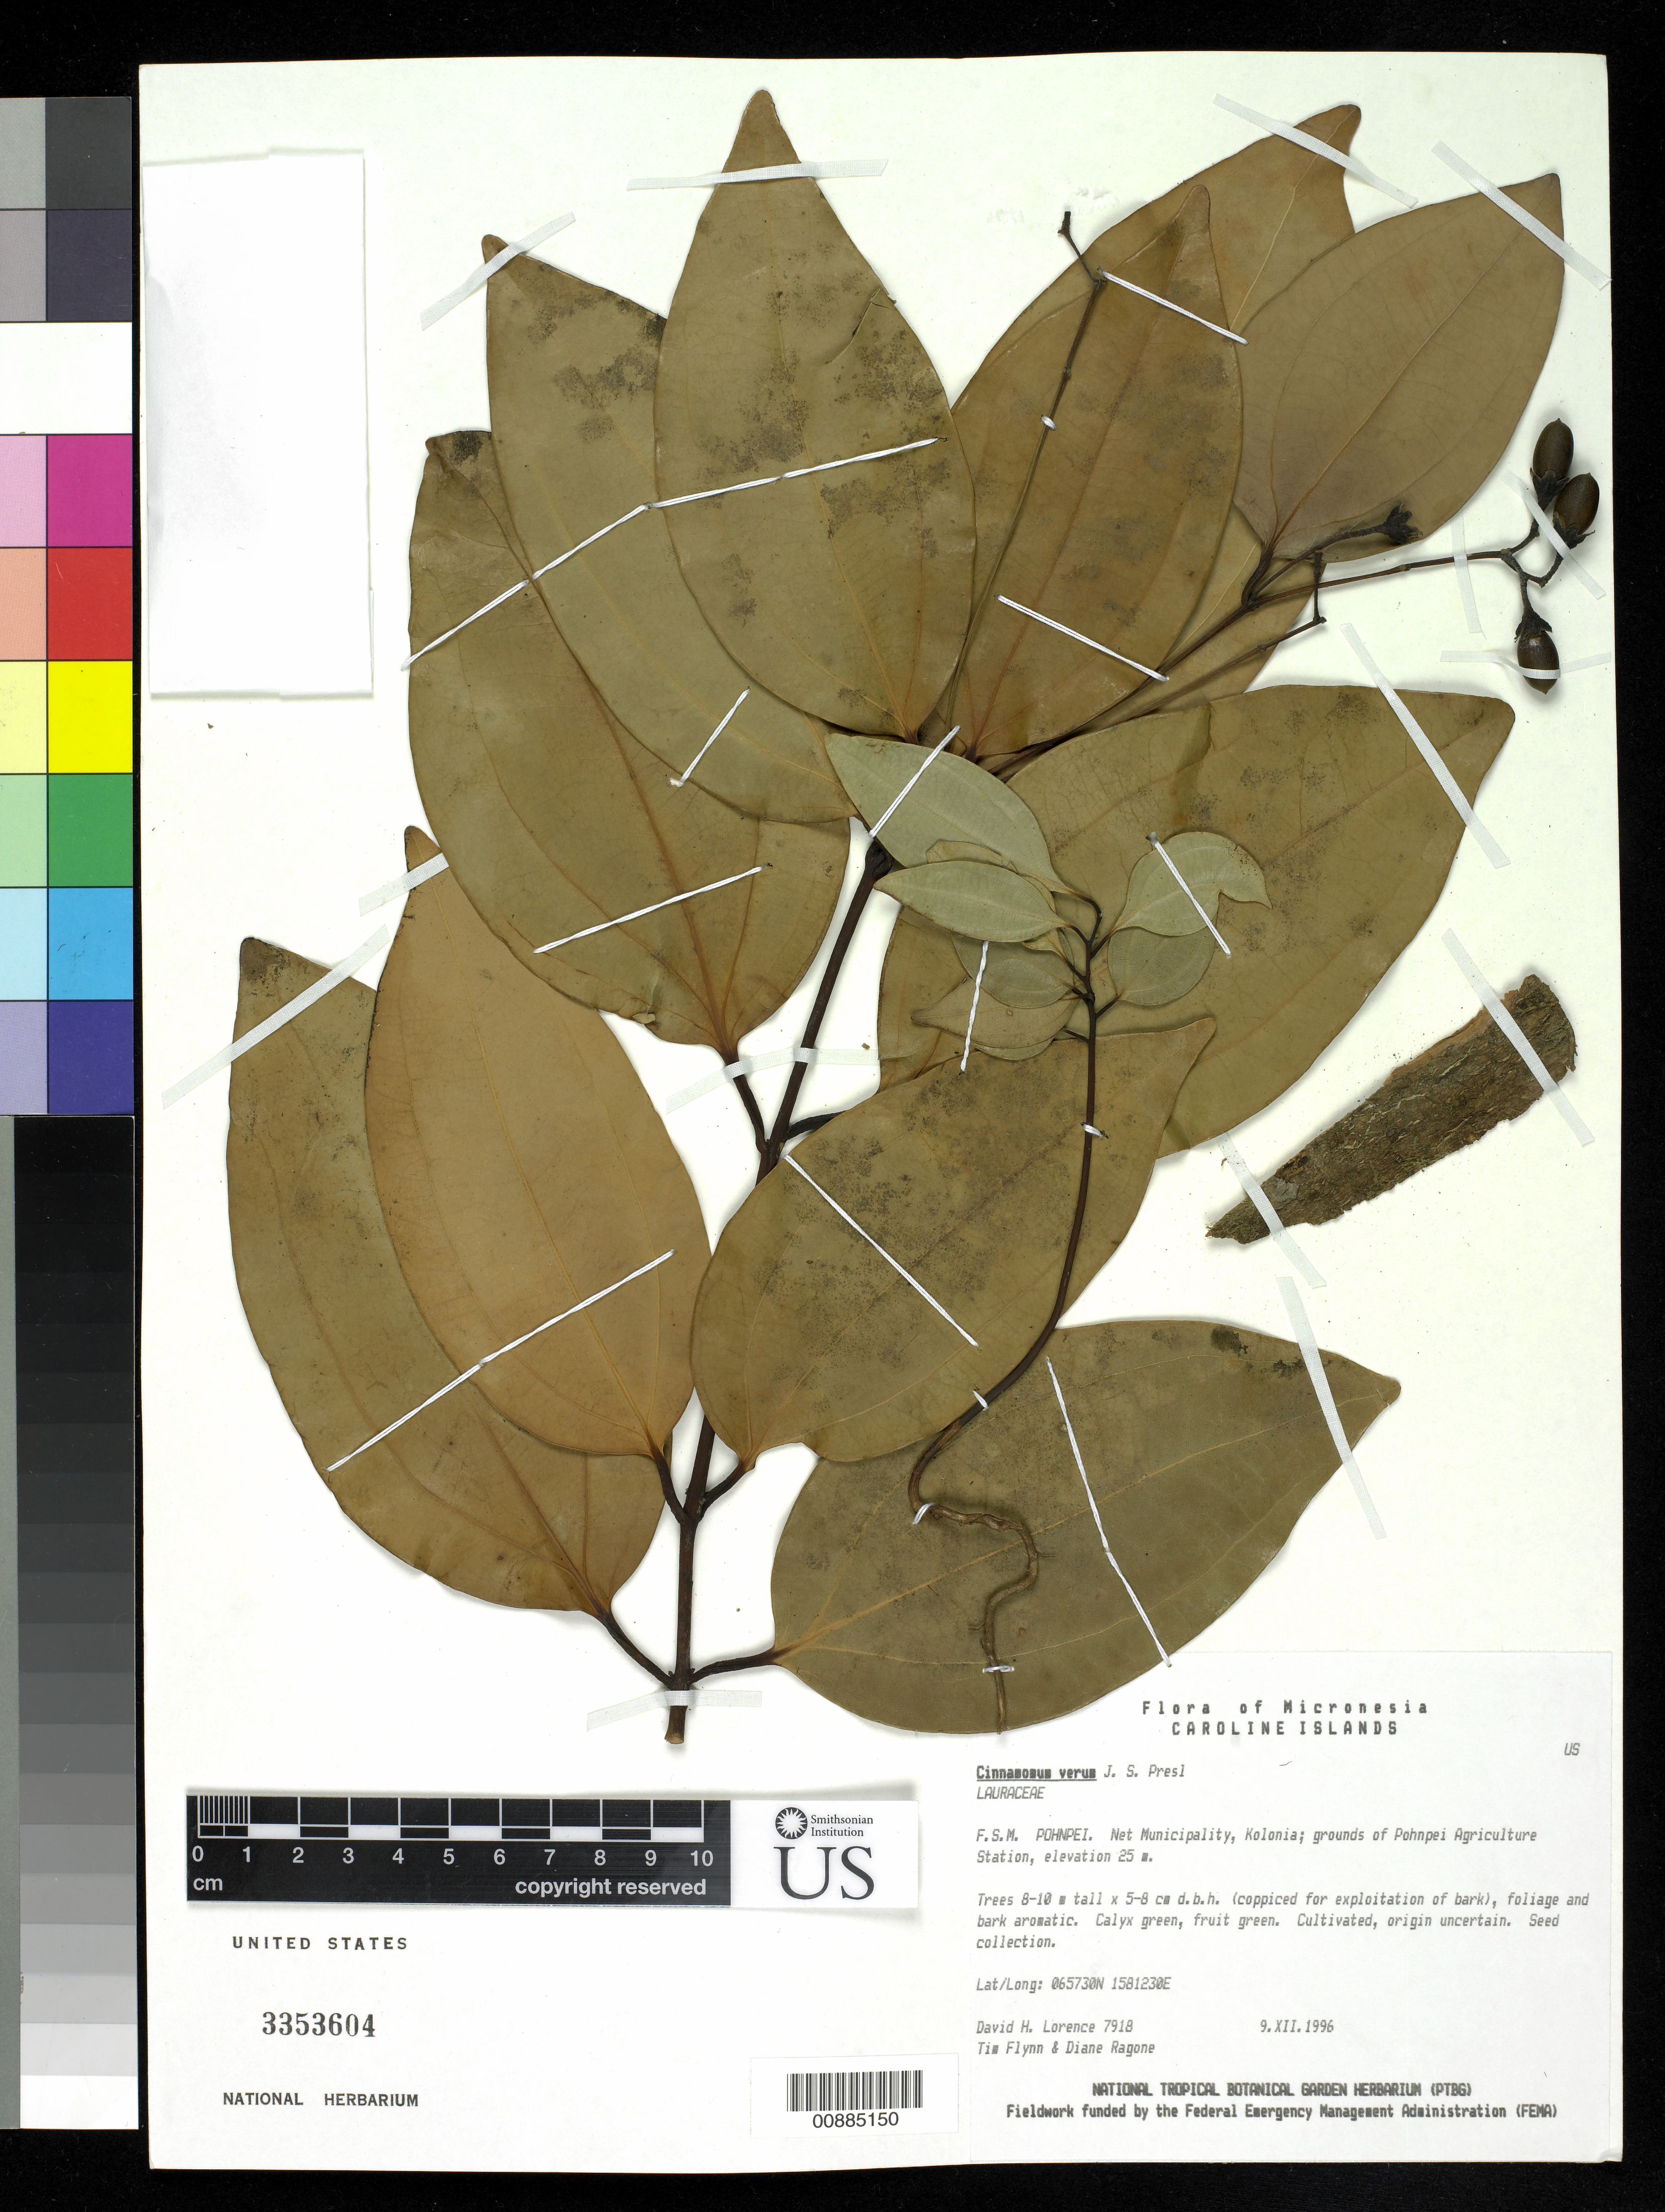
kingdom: Plantae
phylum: Tracheophyta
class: Magnoliopsida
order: Laurales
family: Lauraceae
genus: Cinnamomum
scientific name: Cinnamomum verum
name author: J. Presl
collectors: D. Lorence, T. W. Flynn & D. Ragone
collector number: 7918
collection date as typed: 09 Dec 1996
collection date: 1996-12-09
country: Micronesia, Federated States of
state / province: Pohnpei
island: Pohnpei [Ponape]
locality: Net Minicipality, Kolonia, grounds of Pohnpei Agriculture Station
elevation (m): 25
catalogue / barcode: US 3353604